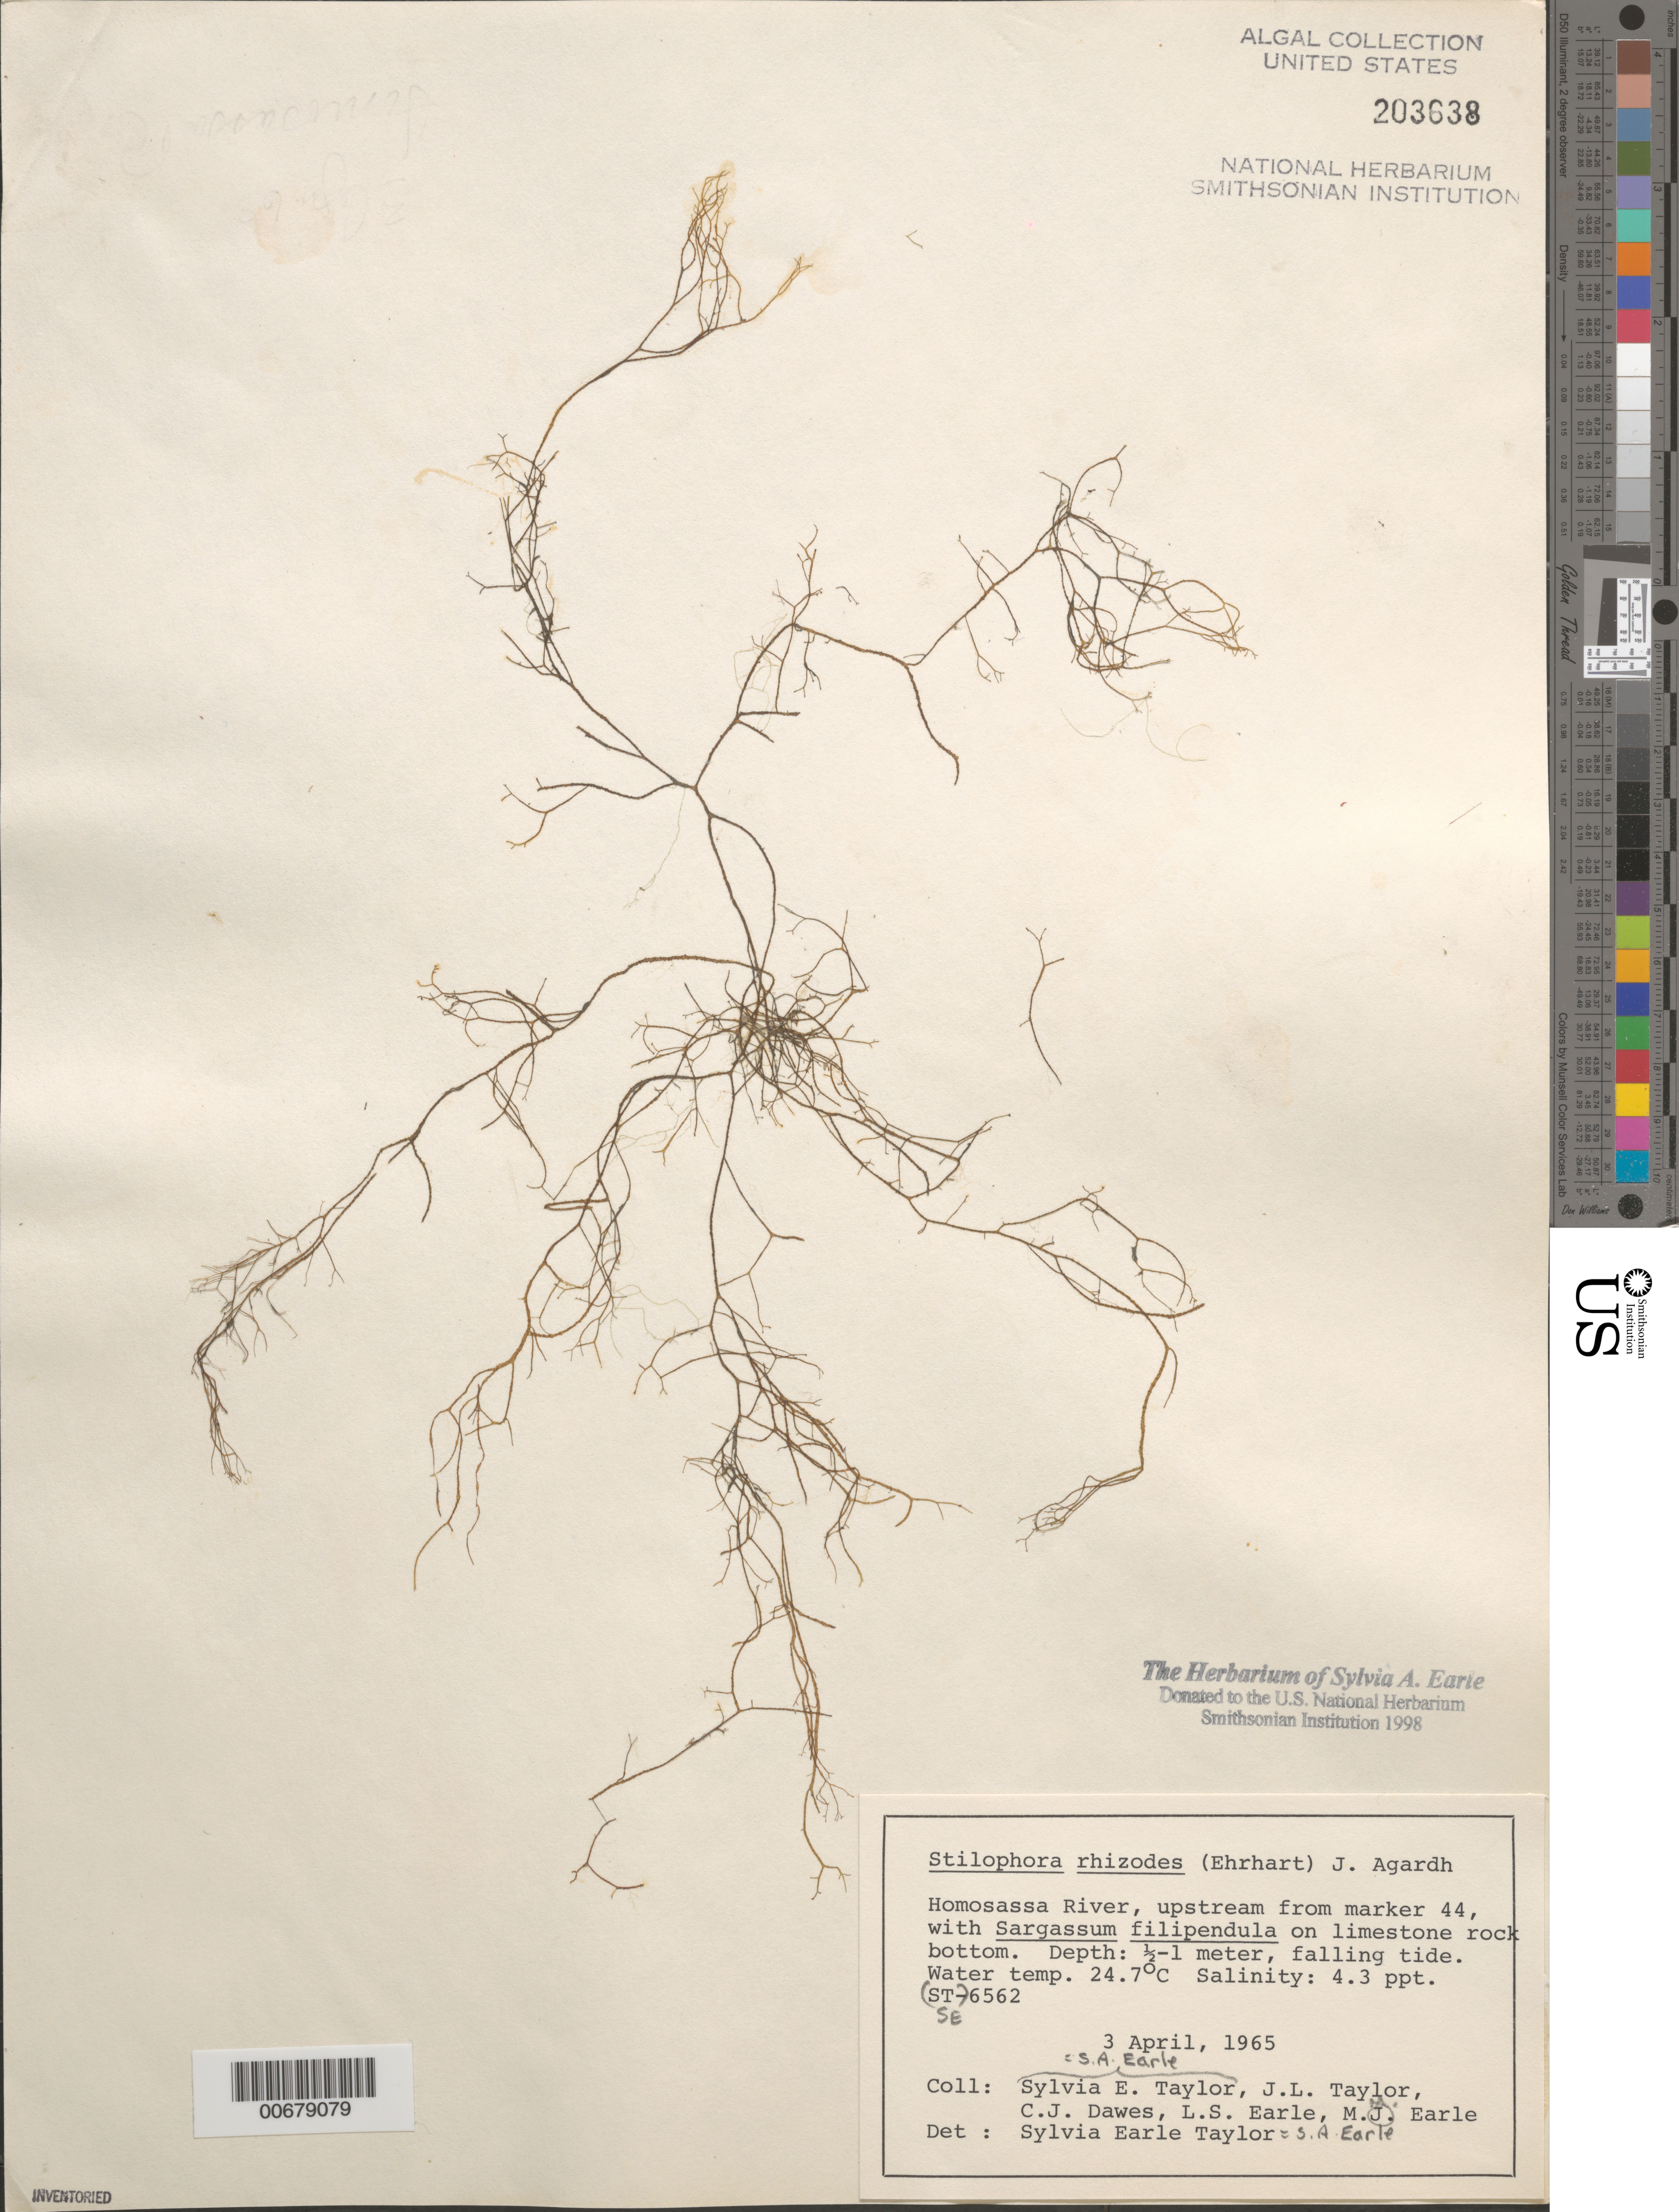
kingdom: Chromista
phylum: Ochrophyta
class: Phaeophyceae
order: Ectocarpales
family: Chordariaceae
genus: Stilophora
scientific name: Stilophora tenella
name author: (Esper) P.C. Silva in P.C. Silva et al.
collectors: S. A. Earle, J. L. Taylor, C. Dawes, L. Earle & M. Earle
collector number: SE 6562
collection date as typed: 03 Apr 1965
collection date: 1965-04-03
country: United States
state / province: Florida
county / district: Citrus County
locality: Homosassa River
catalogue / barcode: US 203638